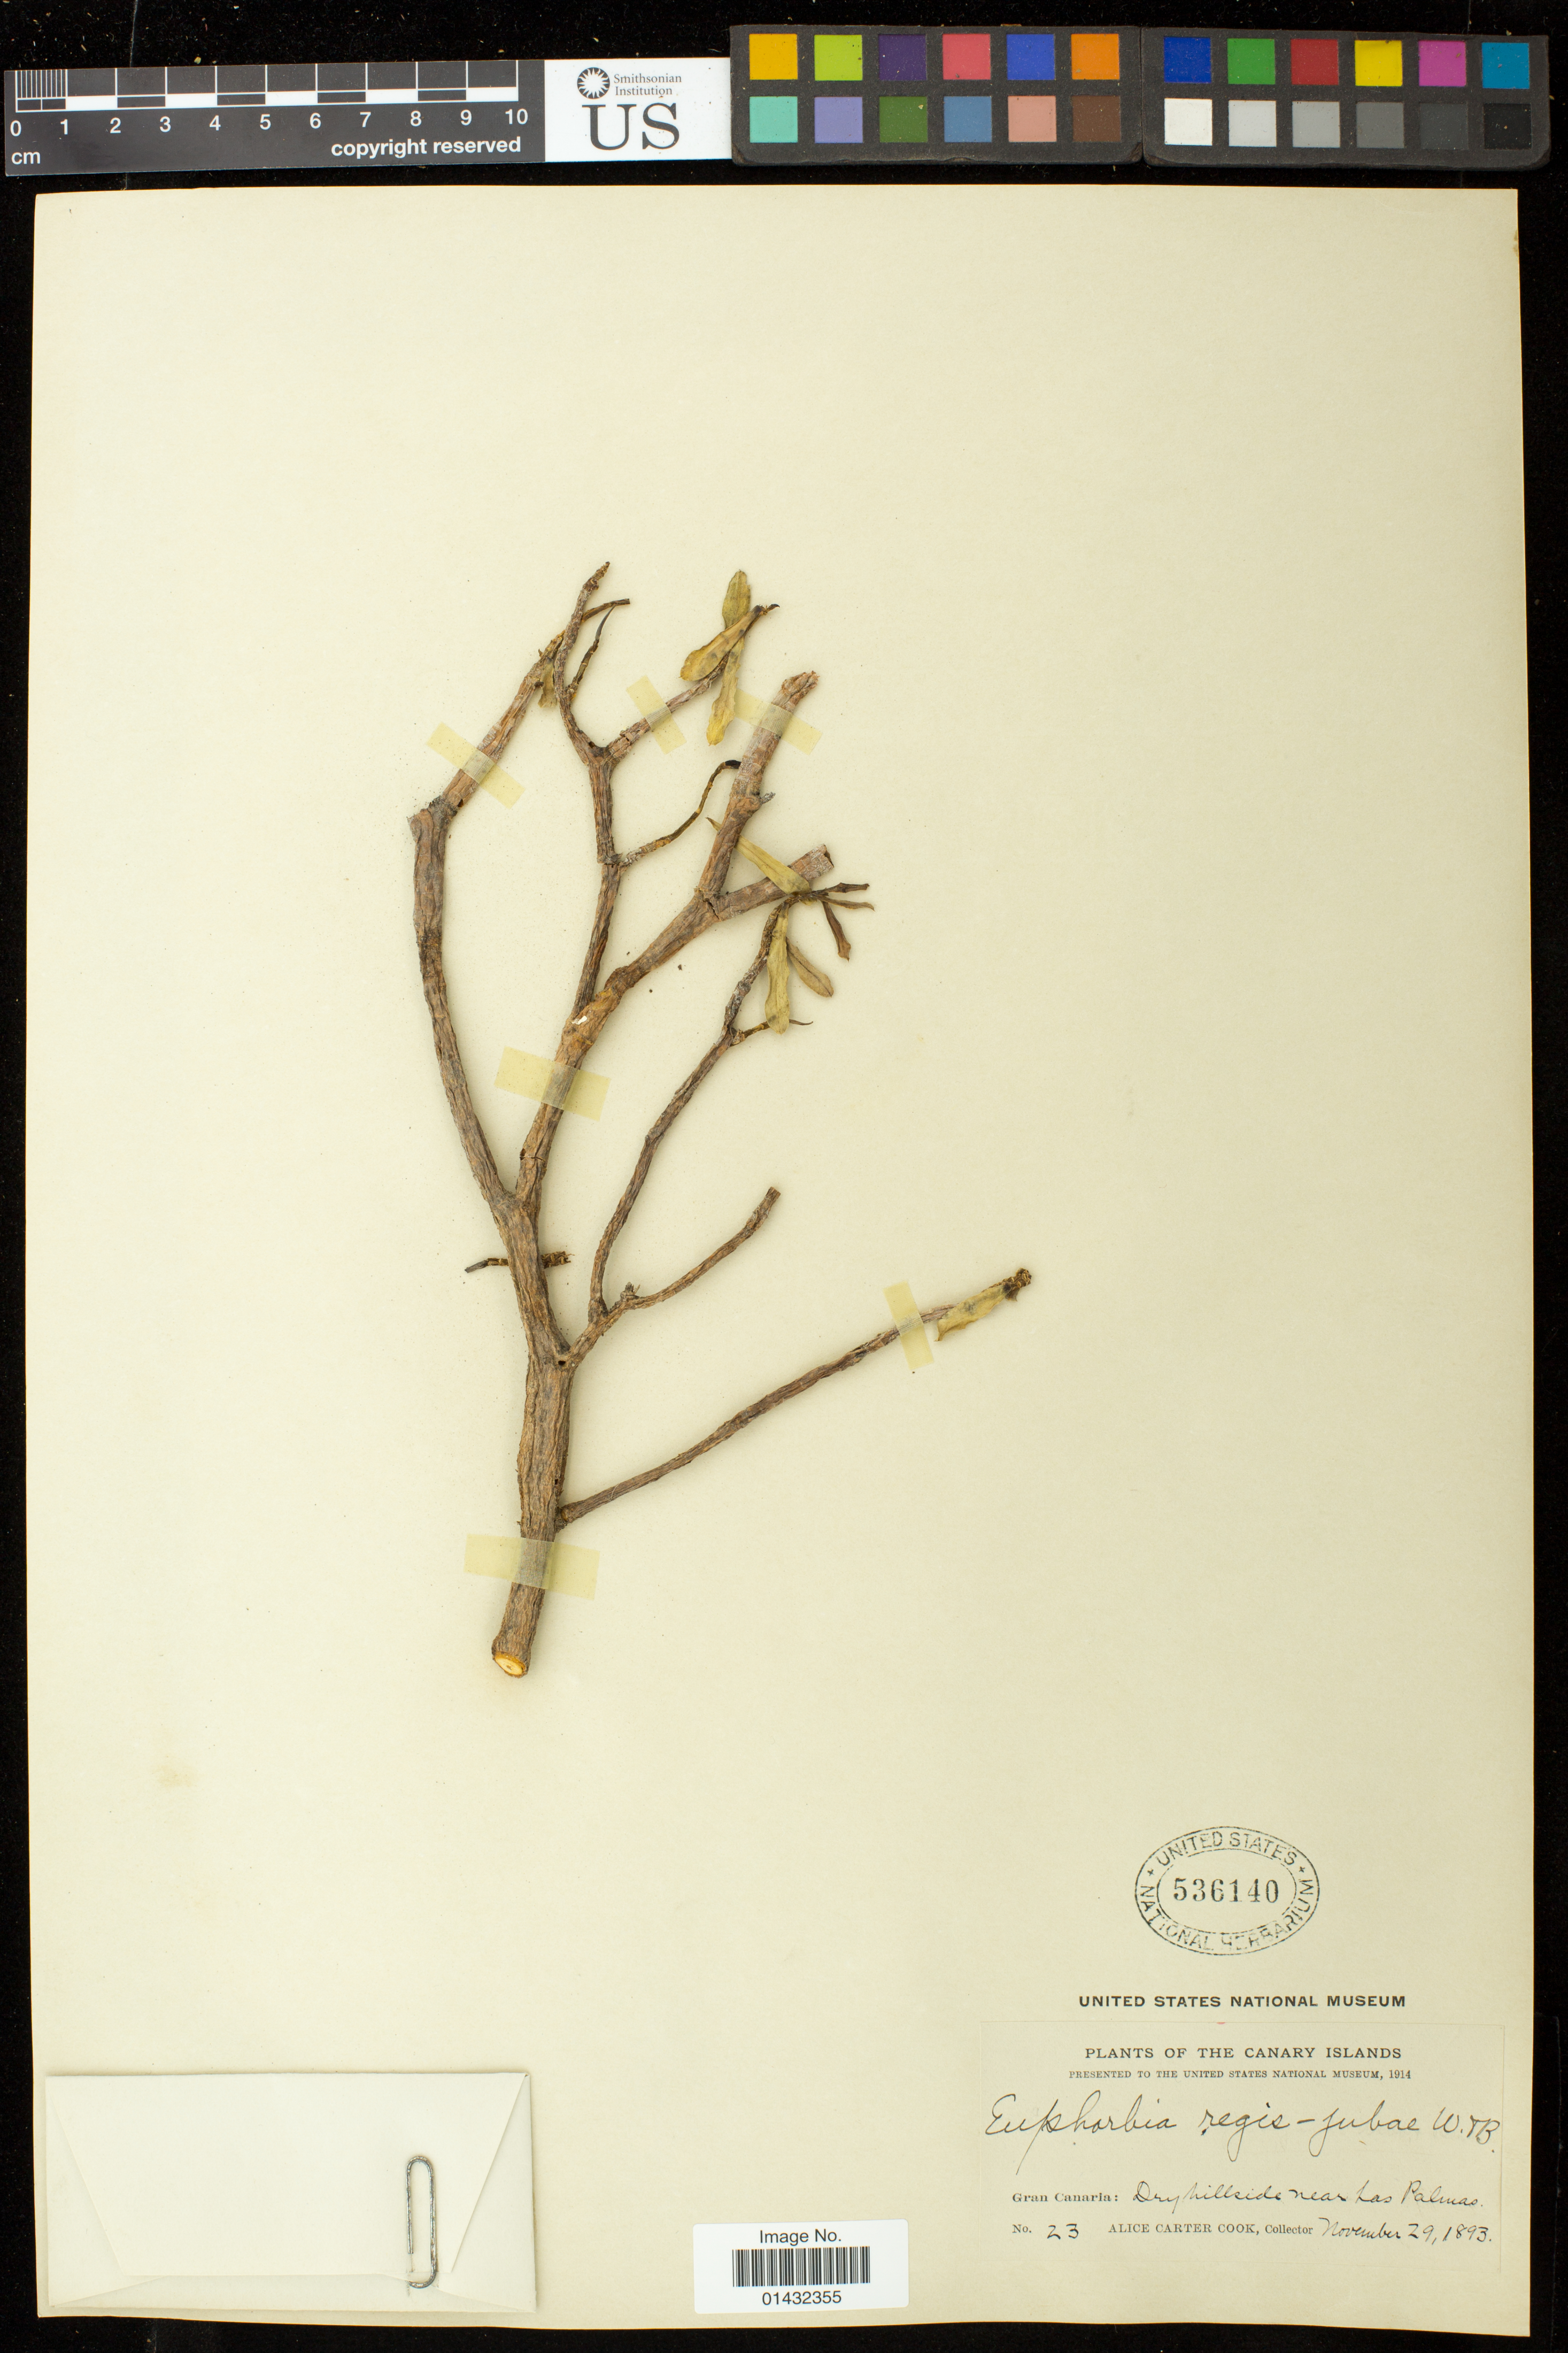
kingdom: Plantae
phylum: Tracheophyta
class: Magnoliopsida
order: Malpighiales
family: Euphorbiaceae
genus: Euphorbia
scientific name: Euphorbia regis-jubae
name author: Webb & Berthel.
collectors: Alice C. Cook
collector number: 23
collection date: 1893-11-29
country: Spain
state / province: Canarias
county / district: Las Palmas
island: Canary Is.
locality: Near Las Palmas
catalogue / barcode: US 536140